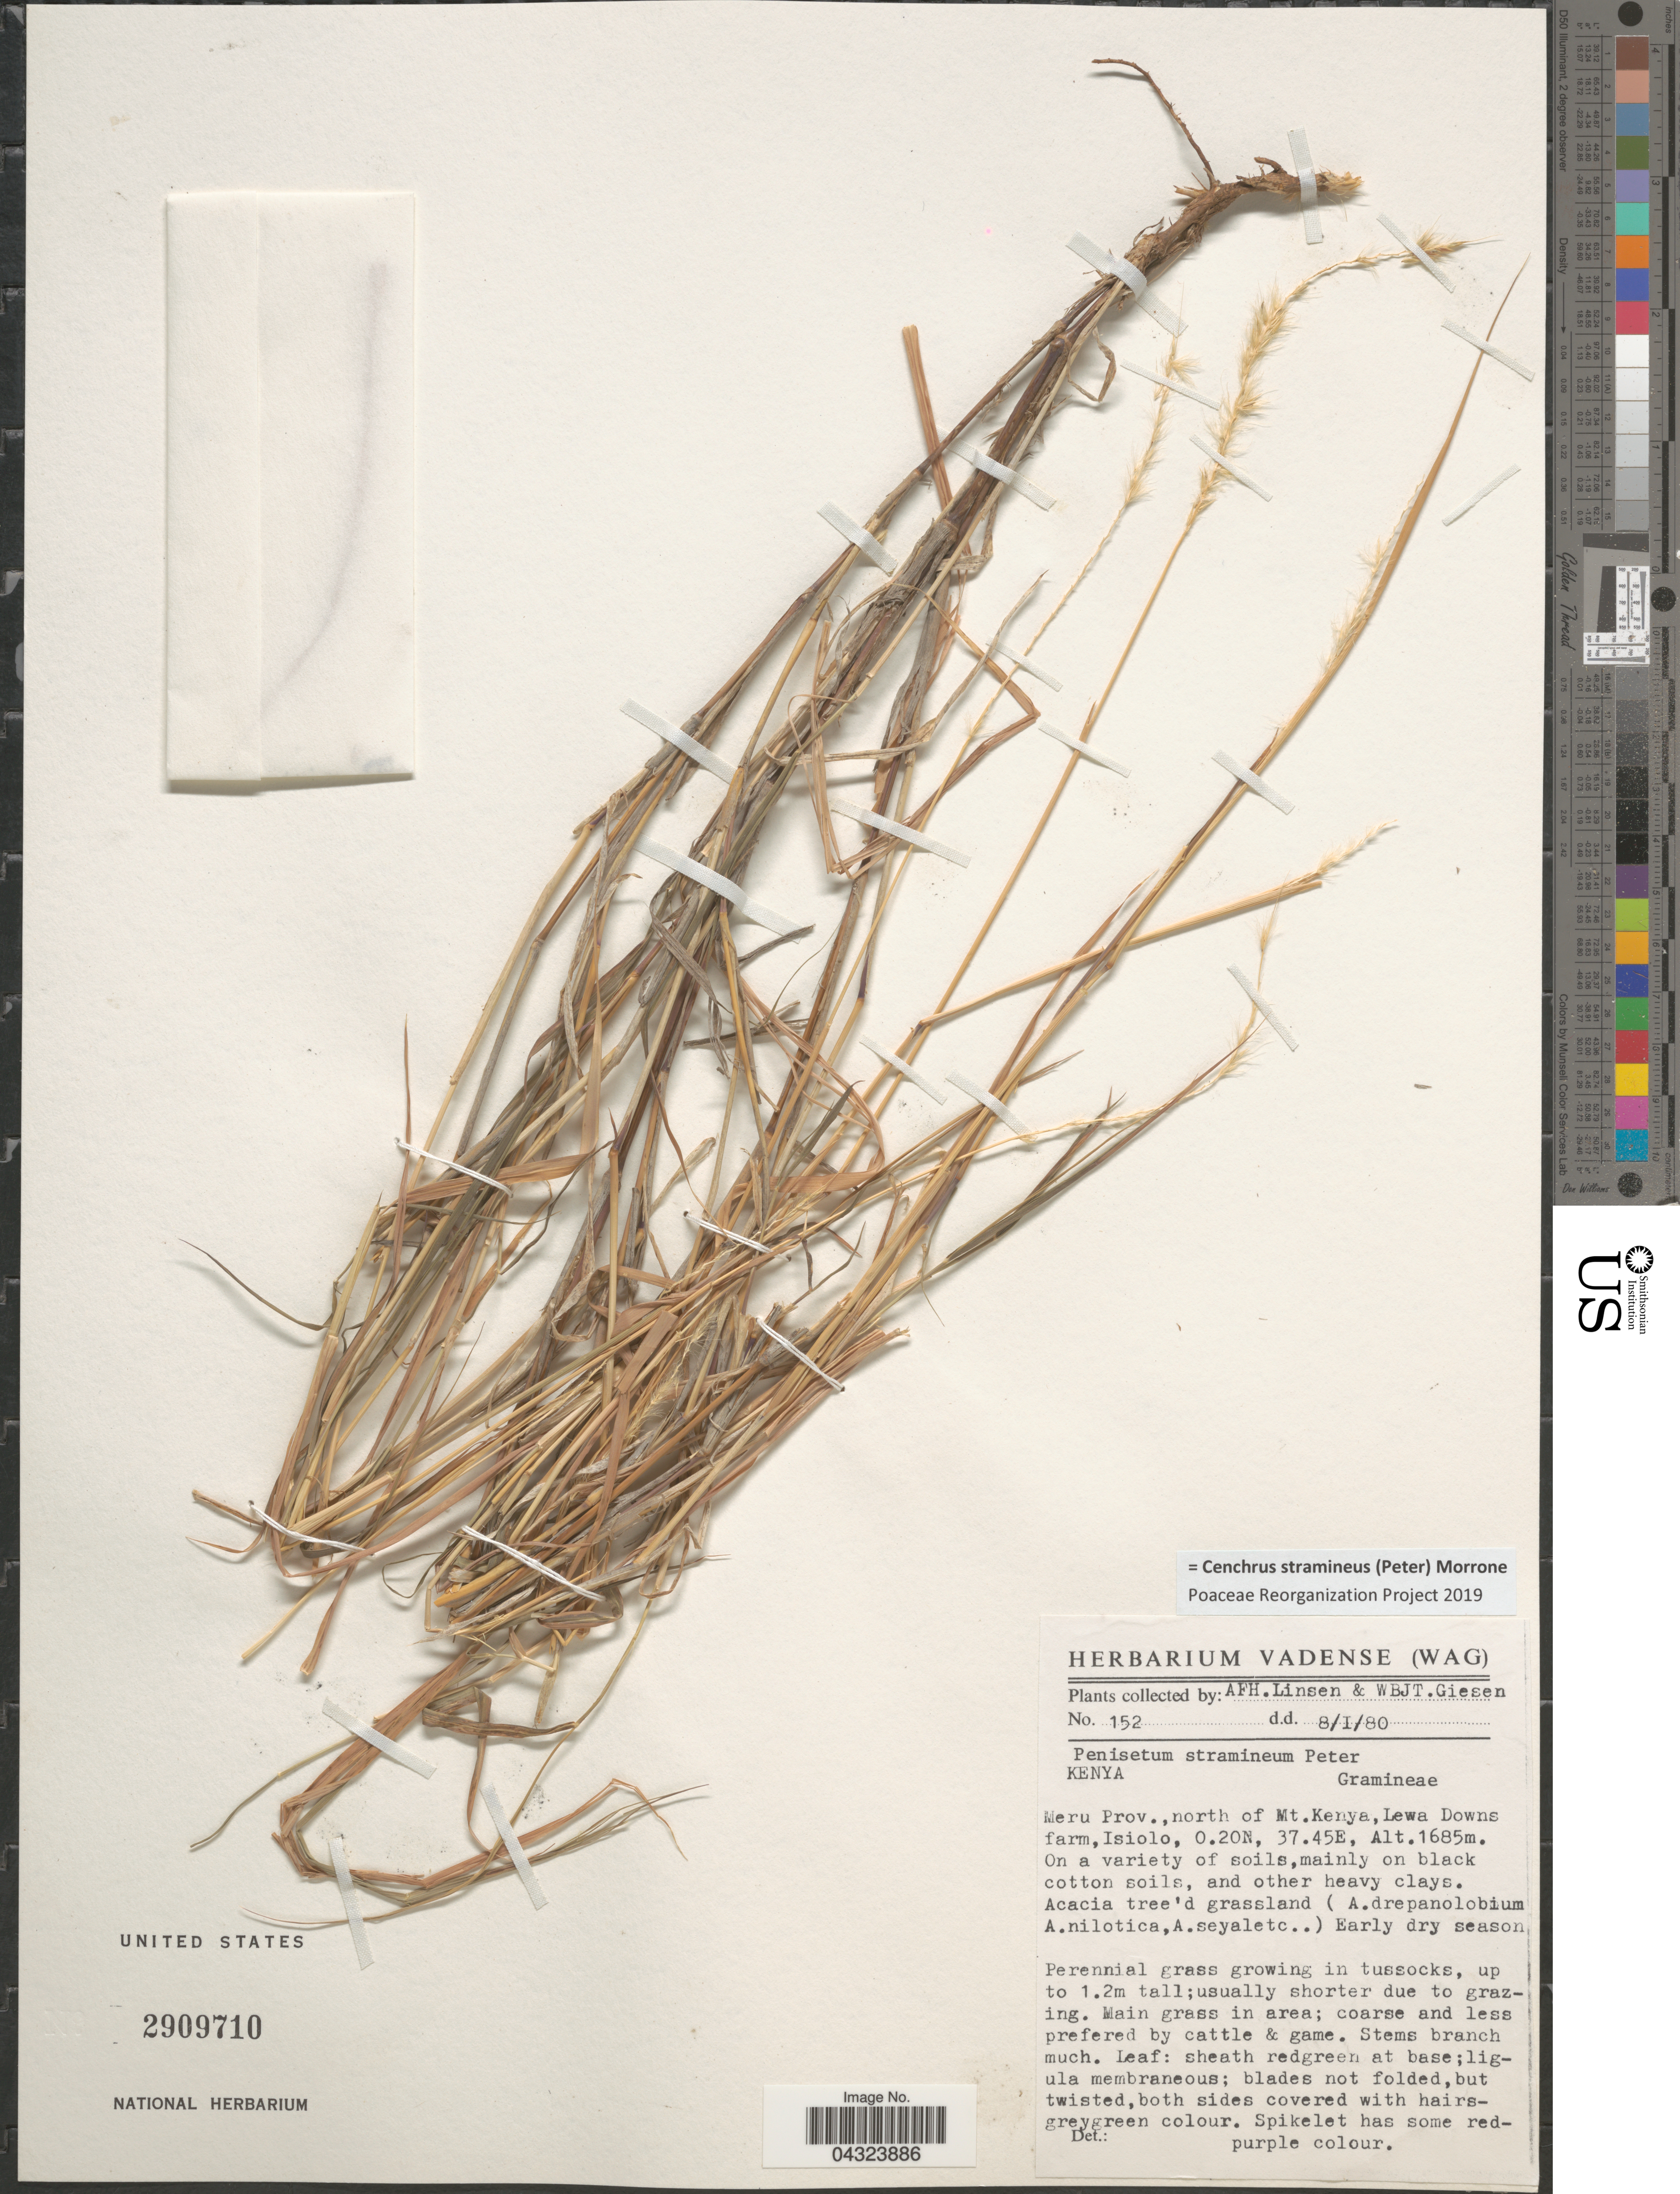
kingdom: Plantae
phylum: Tracheophyta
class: Liliopsida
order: Poales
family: Poaceae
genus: Cenchrus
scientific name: Cenchrus stramineus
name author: (Peter) Morrone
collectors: A. Linsen & W. Giesen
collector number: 152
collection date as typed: Transcribed d/m/y: 8/1/80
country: Kenya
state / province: Meru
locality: North of Mt. Kenya, Lewa Downs farm, Isiolo.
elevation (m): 1685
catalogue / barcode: US 2909710